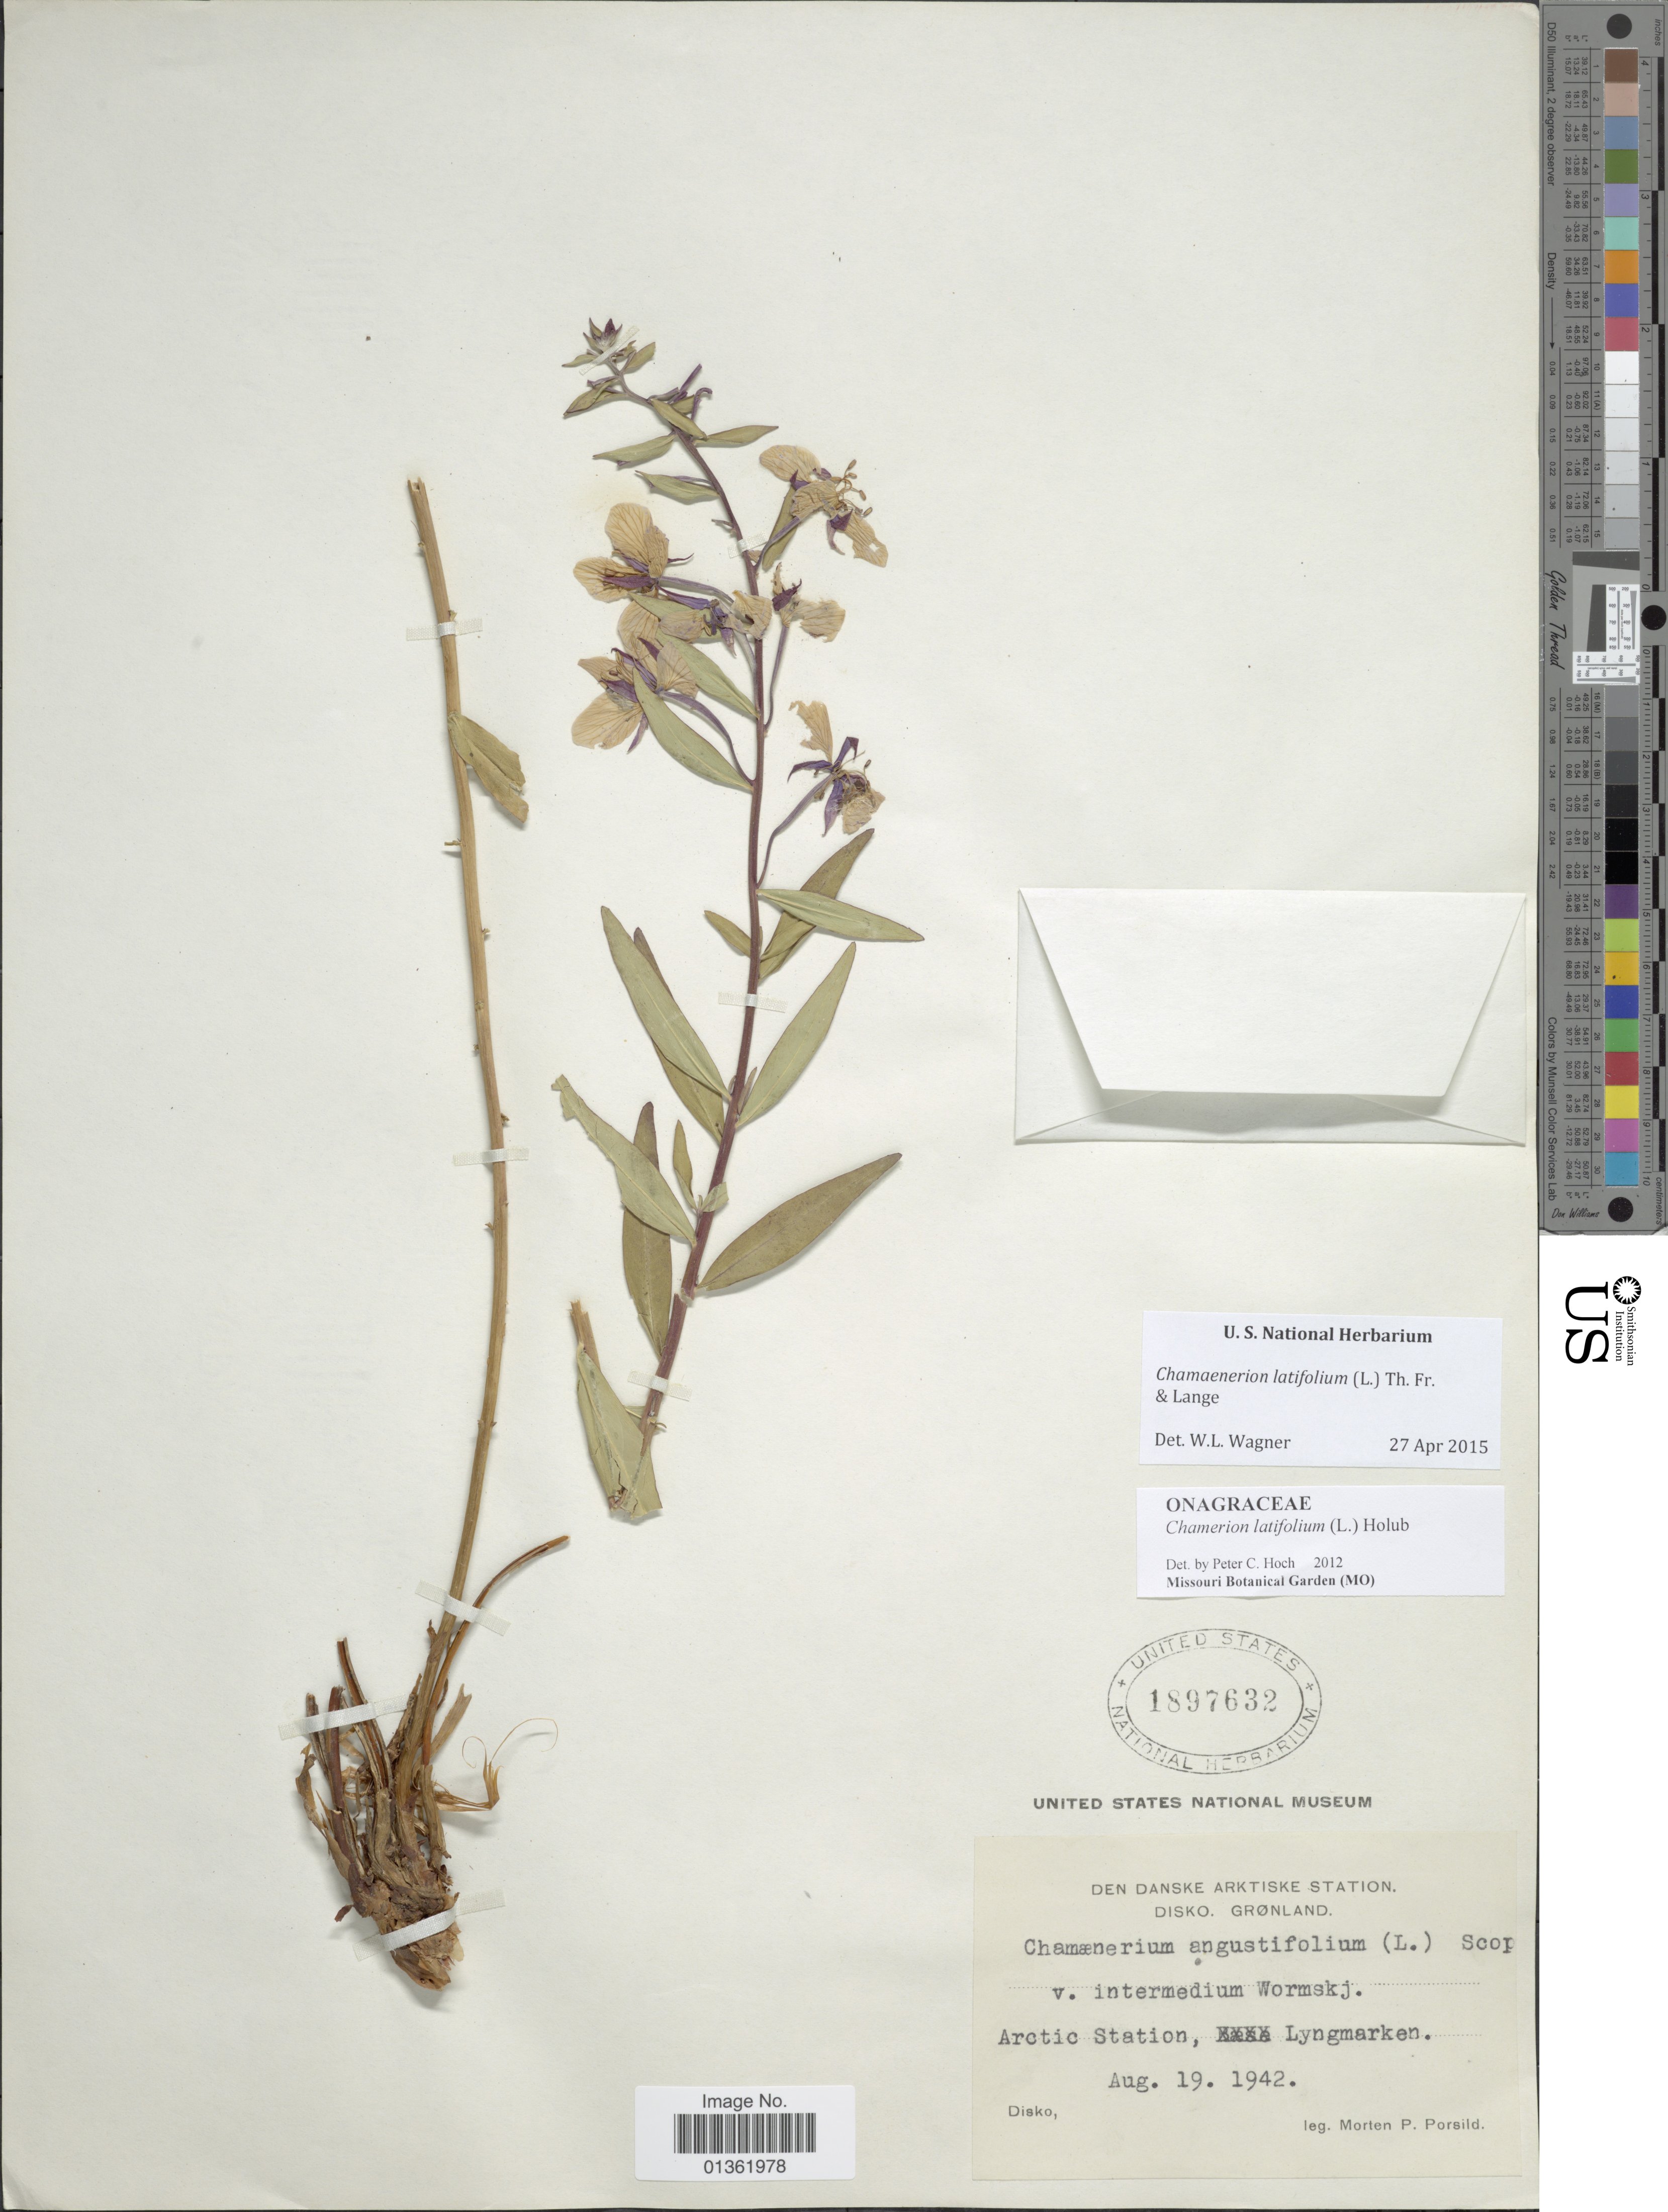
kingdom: Plantae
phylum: Tracheophyta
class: Magnoliopsida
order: Myrtales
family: Onagraceae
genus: Chamaenerion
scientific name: Chamaenerion latifolium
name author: (L.) Th. Fr. & Lange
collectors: M. P. Porsild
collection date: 1942-08-19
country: Greenland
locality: Den Danske Arktiske Station, Lyngmarken.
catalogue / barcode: US 1897632